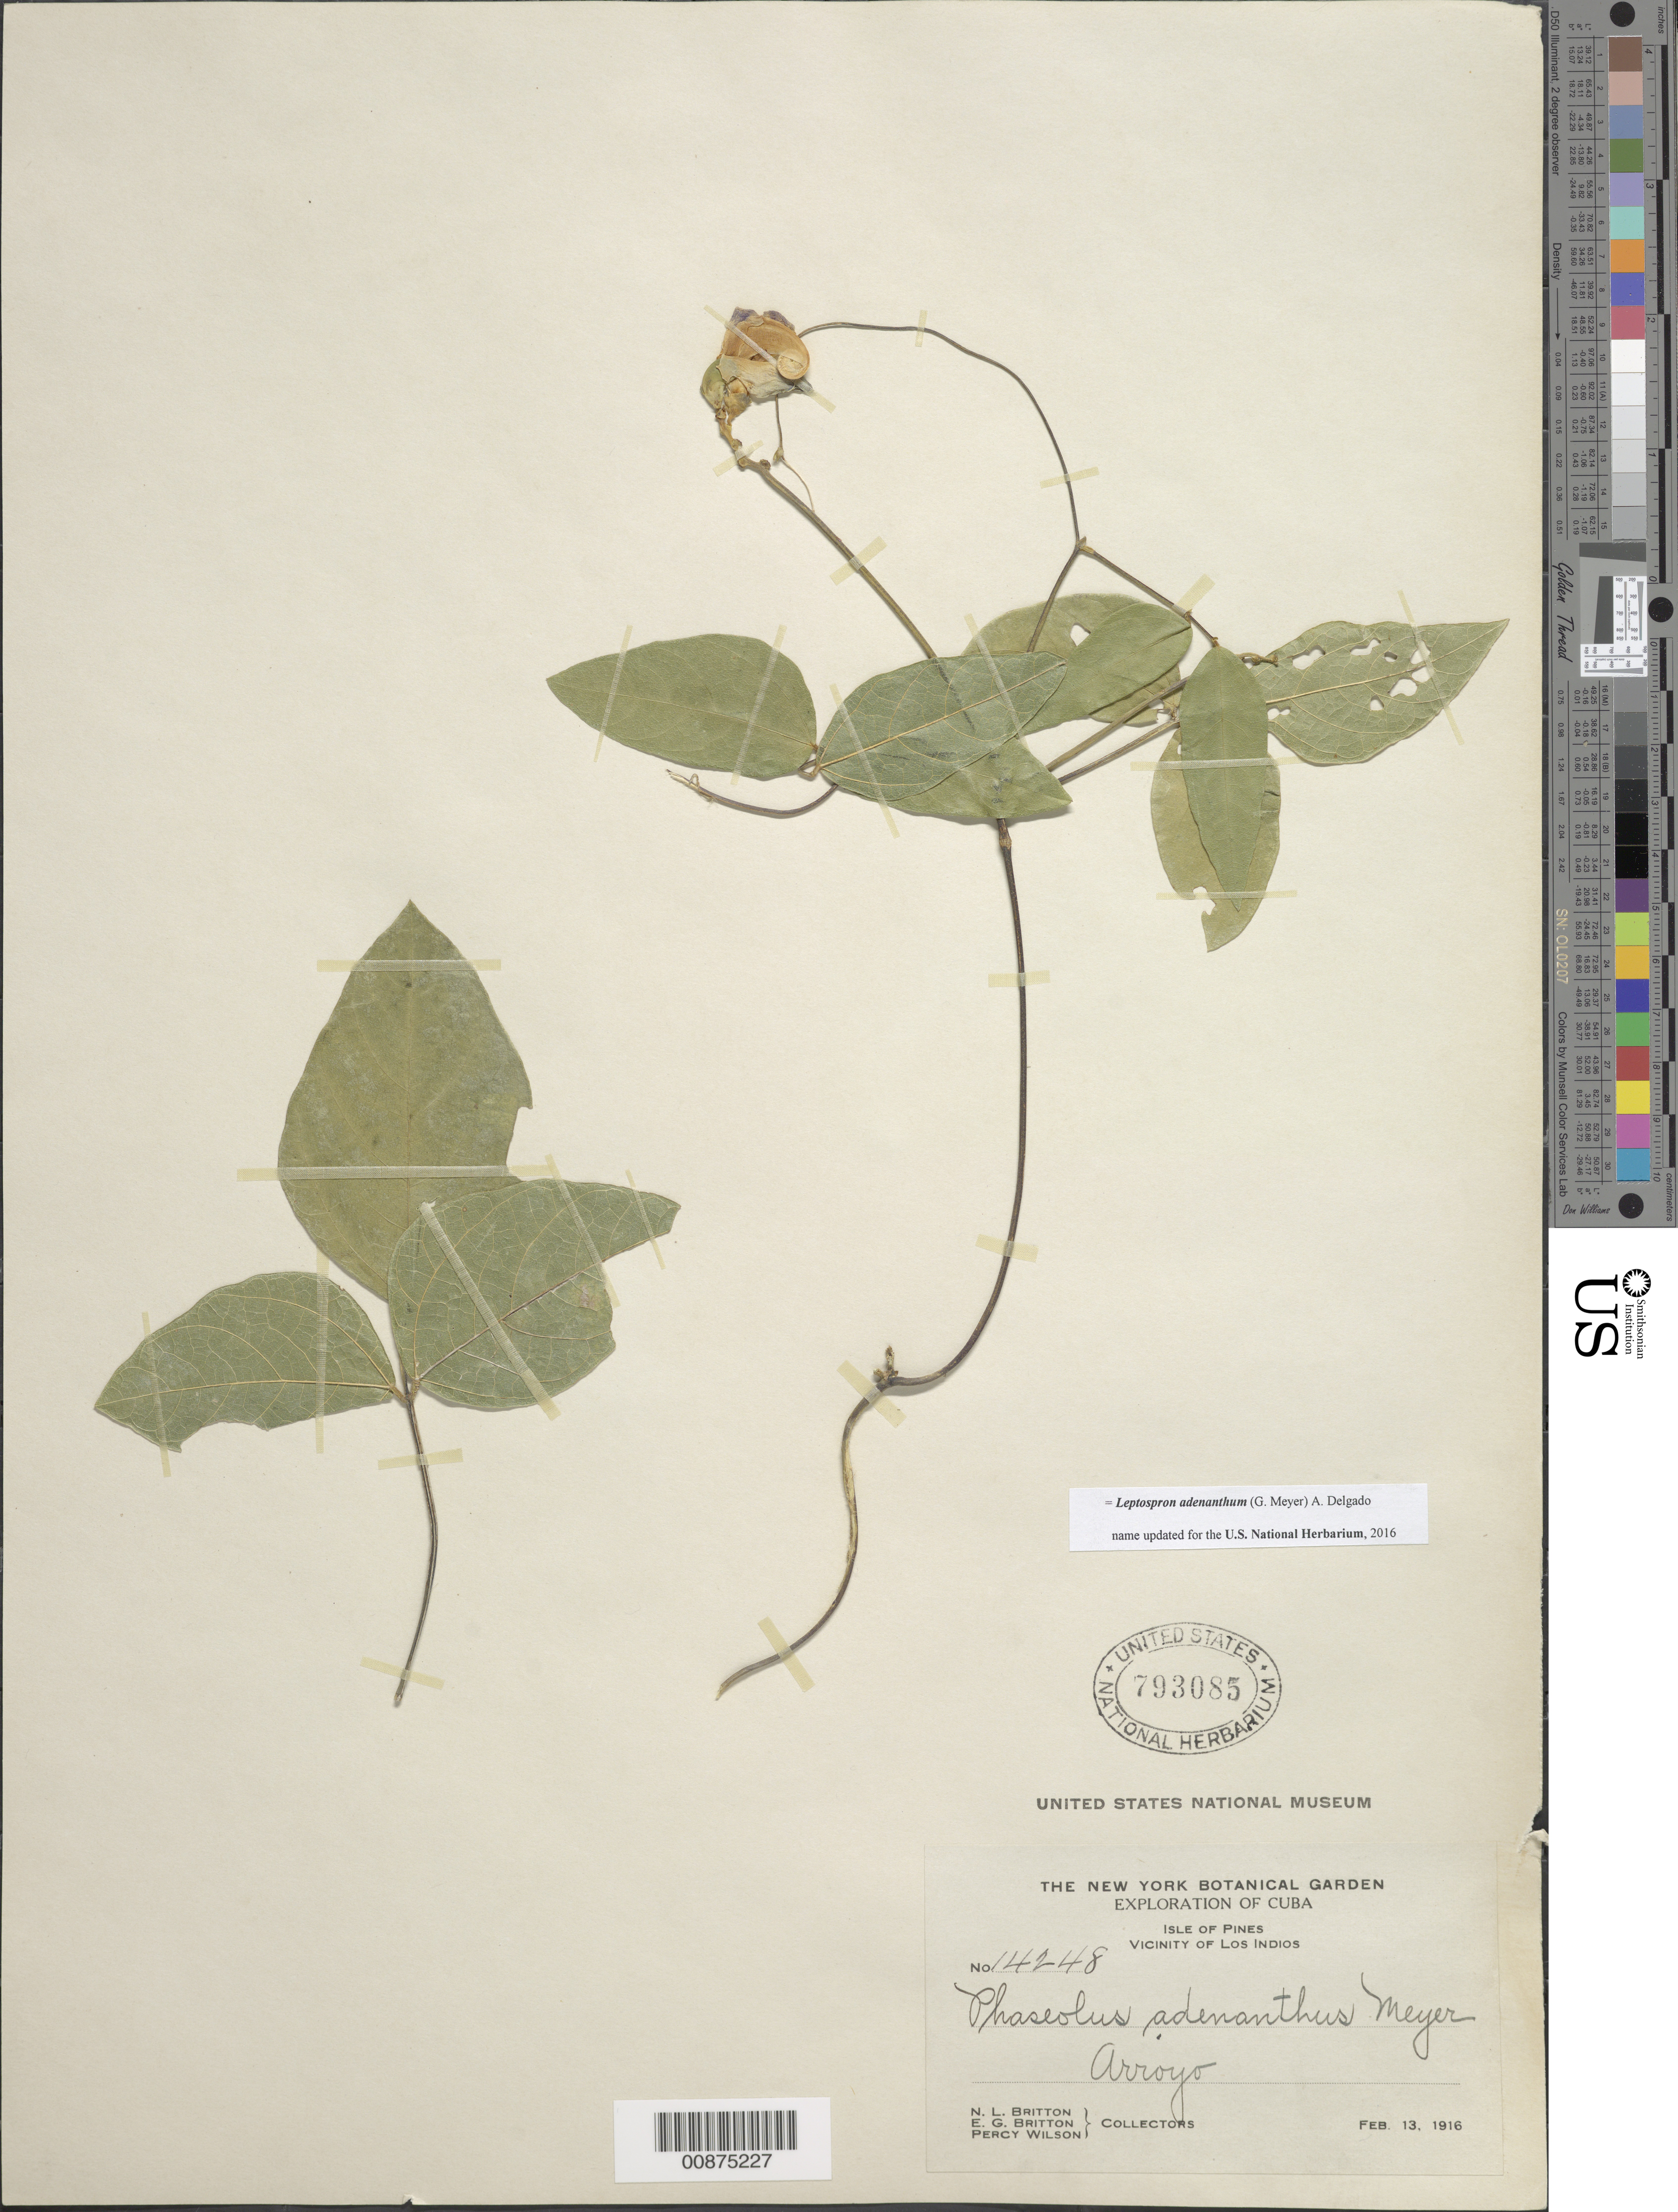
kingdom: Plantae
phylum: Tracheophyta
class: Magnoliopsida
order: Fabales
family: Fabaceae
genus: Leptospron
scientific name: Leptospron adenanthum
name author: (G. Mey.) A. Delgado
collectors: N. Britton, E. G. Britton & P. Wilson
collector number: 14248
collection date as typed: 13 Feb 1916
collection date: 1916-02-13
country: Cuba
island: Isla de la Juventud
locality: Isle of Pines Vicinity of Los Indios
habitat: Arroyo.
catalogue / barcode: US 793085